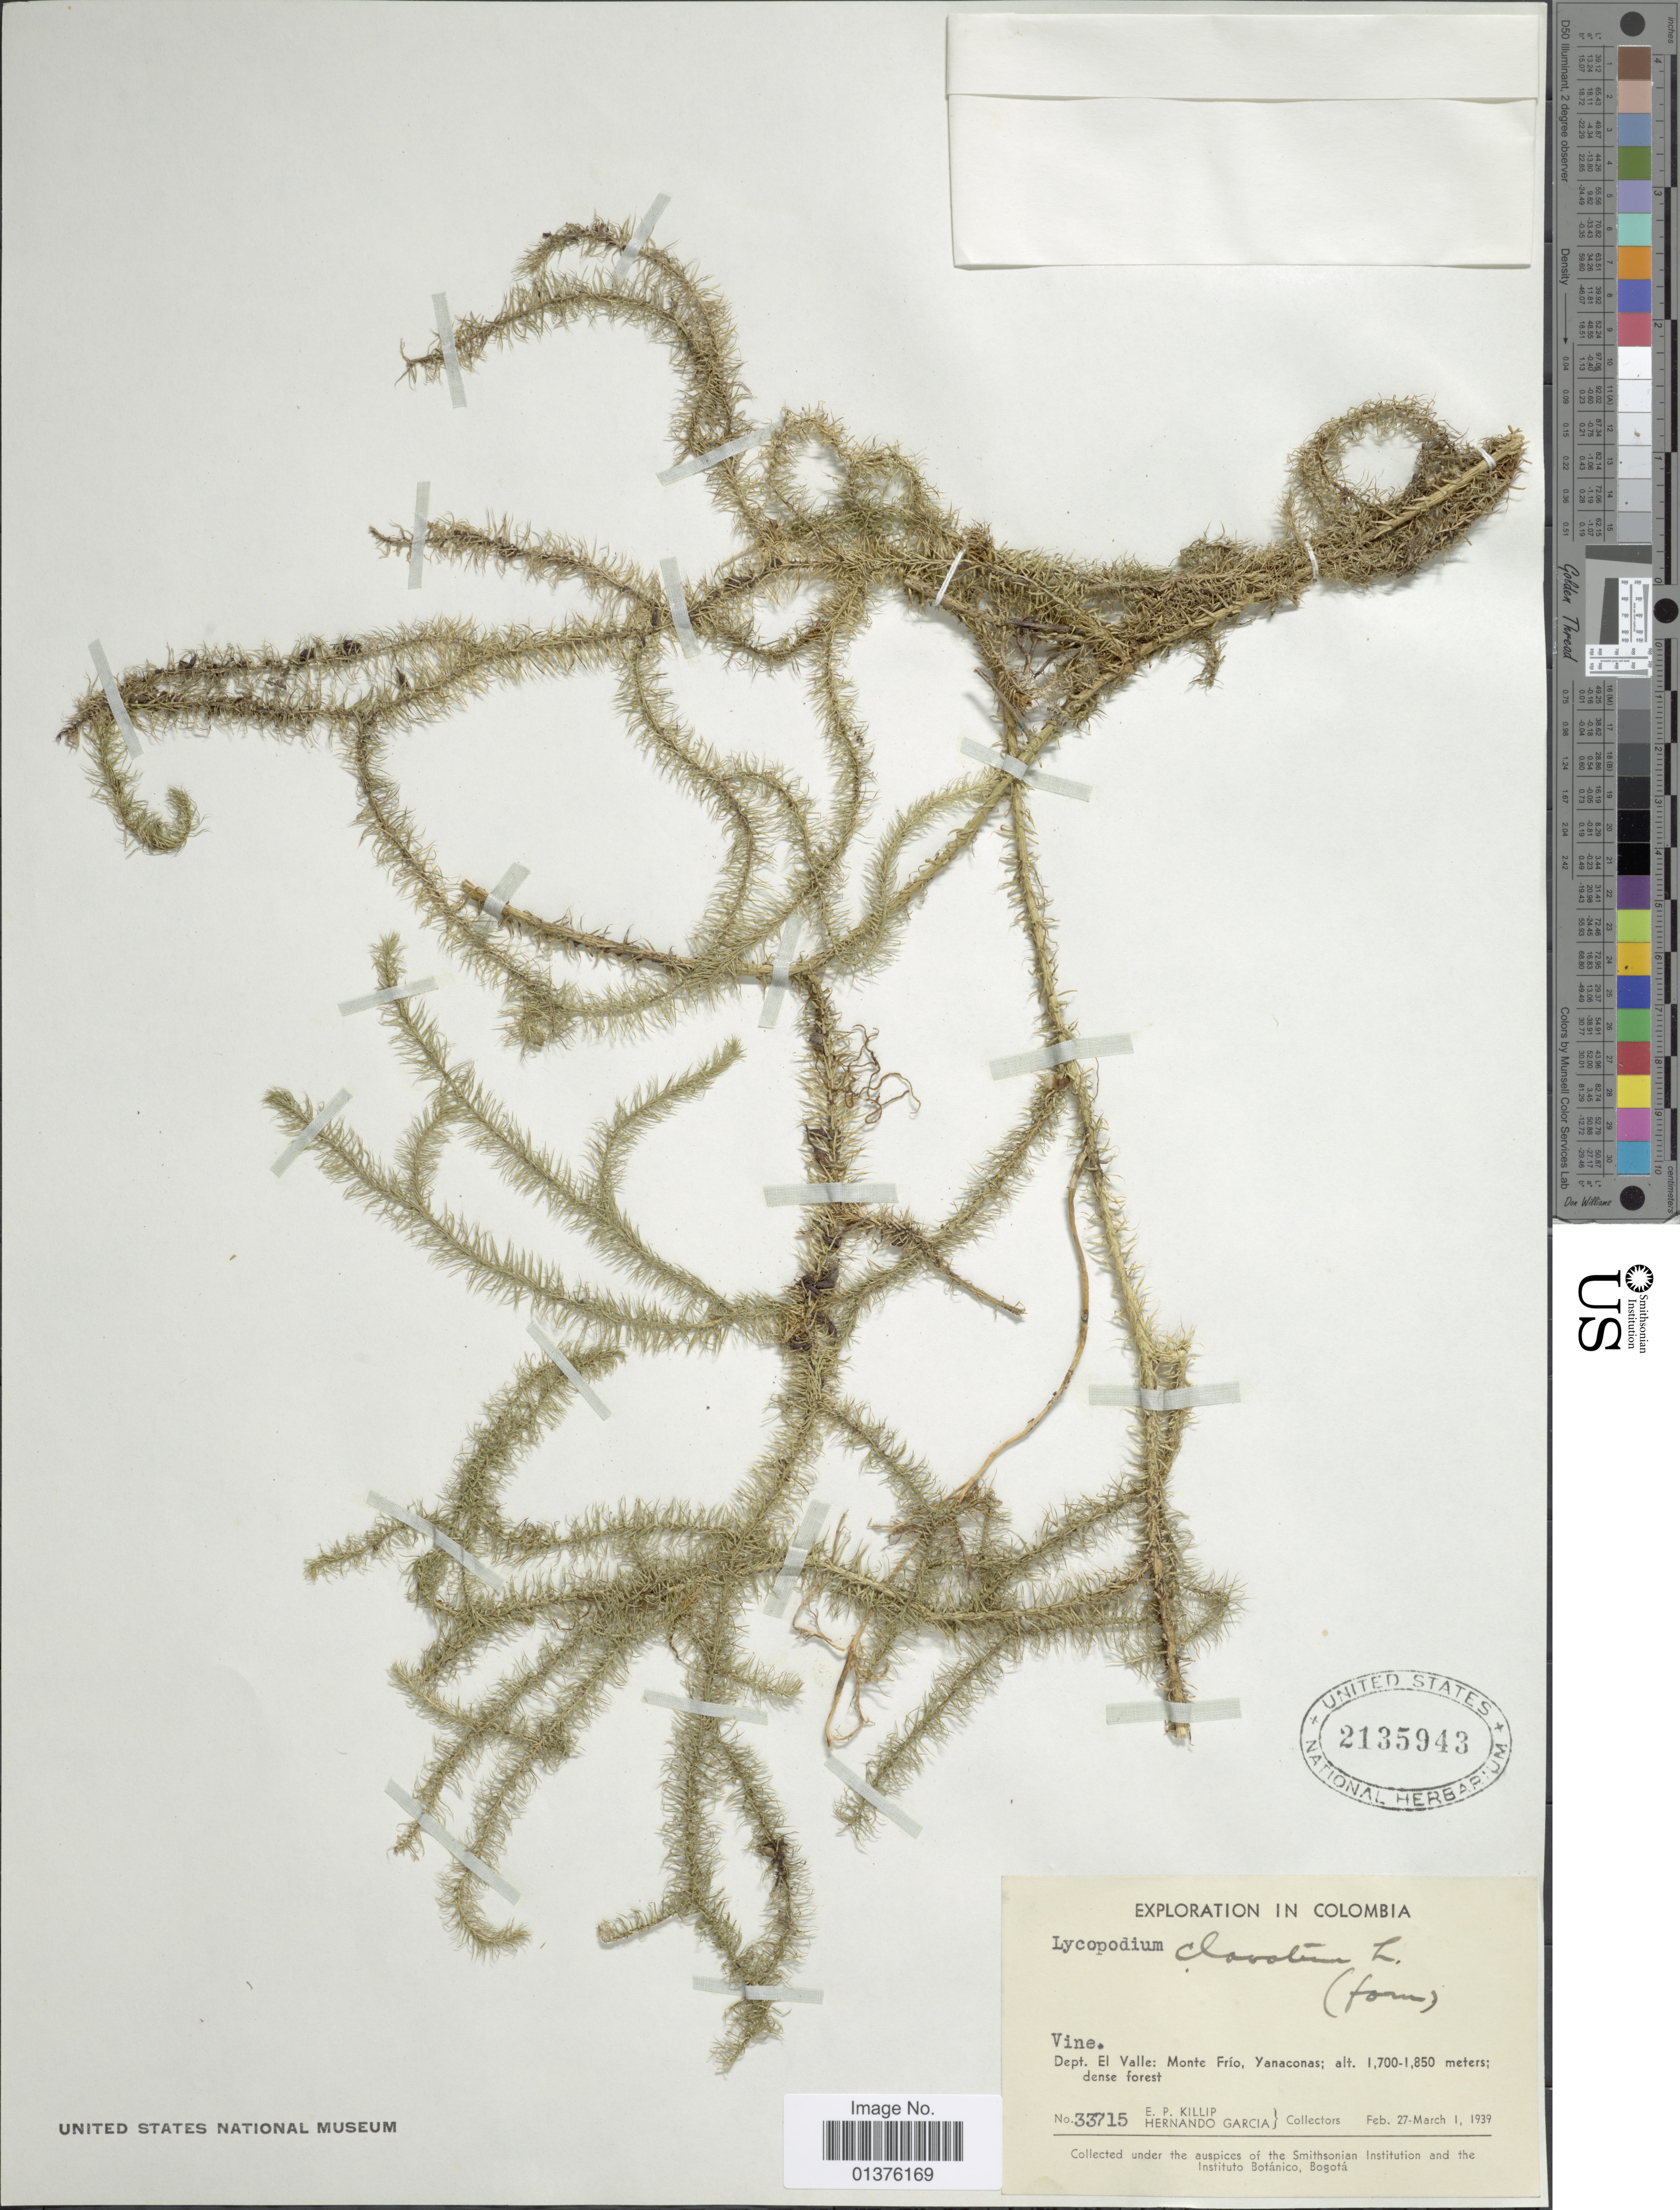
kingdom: Plantae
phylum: Tracheophyta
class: Lycopodiopsida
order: Lycopodiales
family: Lycopodiaceae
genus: Lycopodium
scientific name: Lycopodium clavatum subsp. clavatum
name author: L.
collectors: E. P. Killip & H. Garcia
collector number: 33715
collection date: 1939-02-27/1939-03-01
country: Colombia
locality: Dept. El Valle: Monte Frio, Yanaconas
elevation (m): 1700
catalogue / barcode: US 2135943